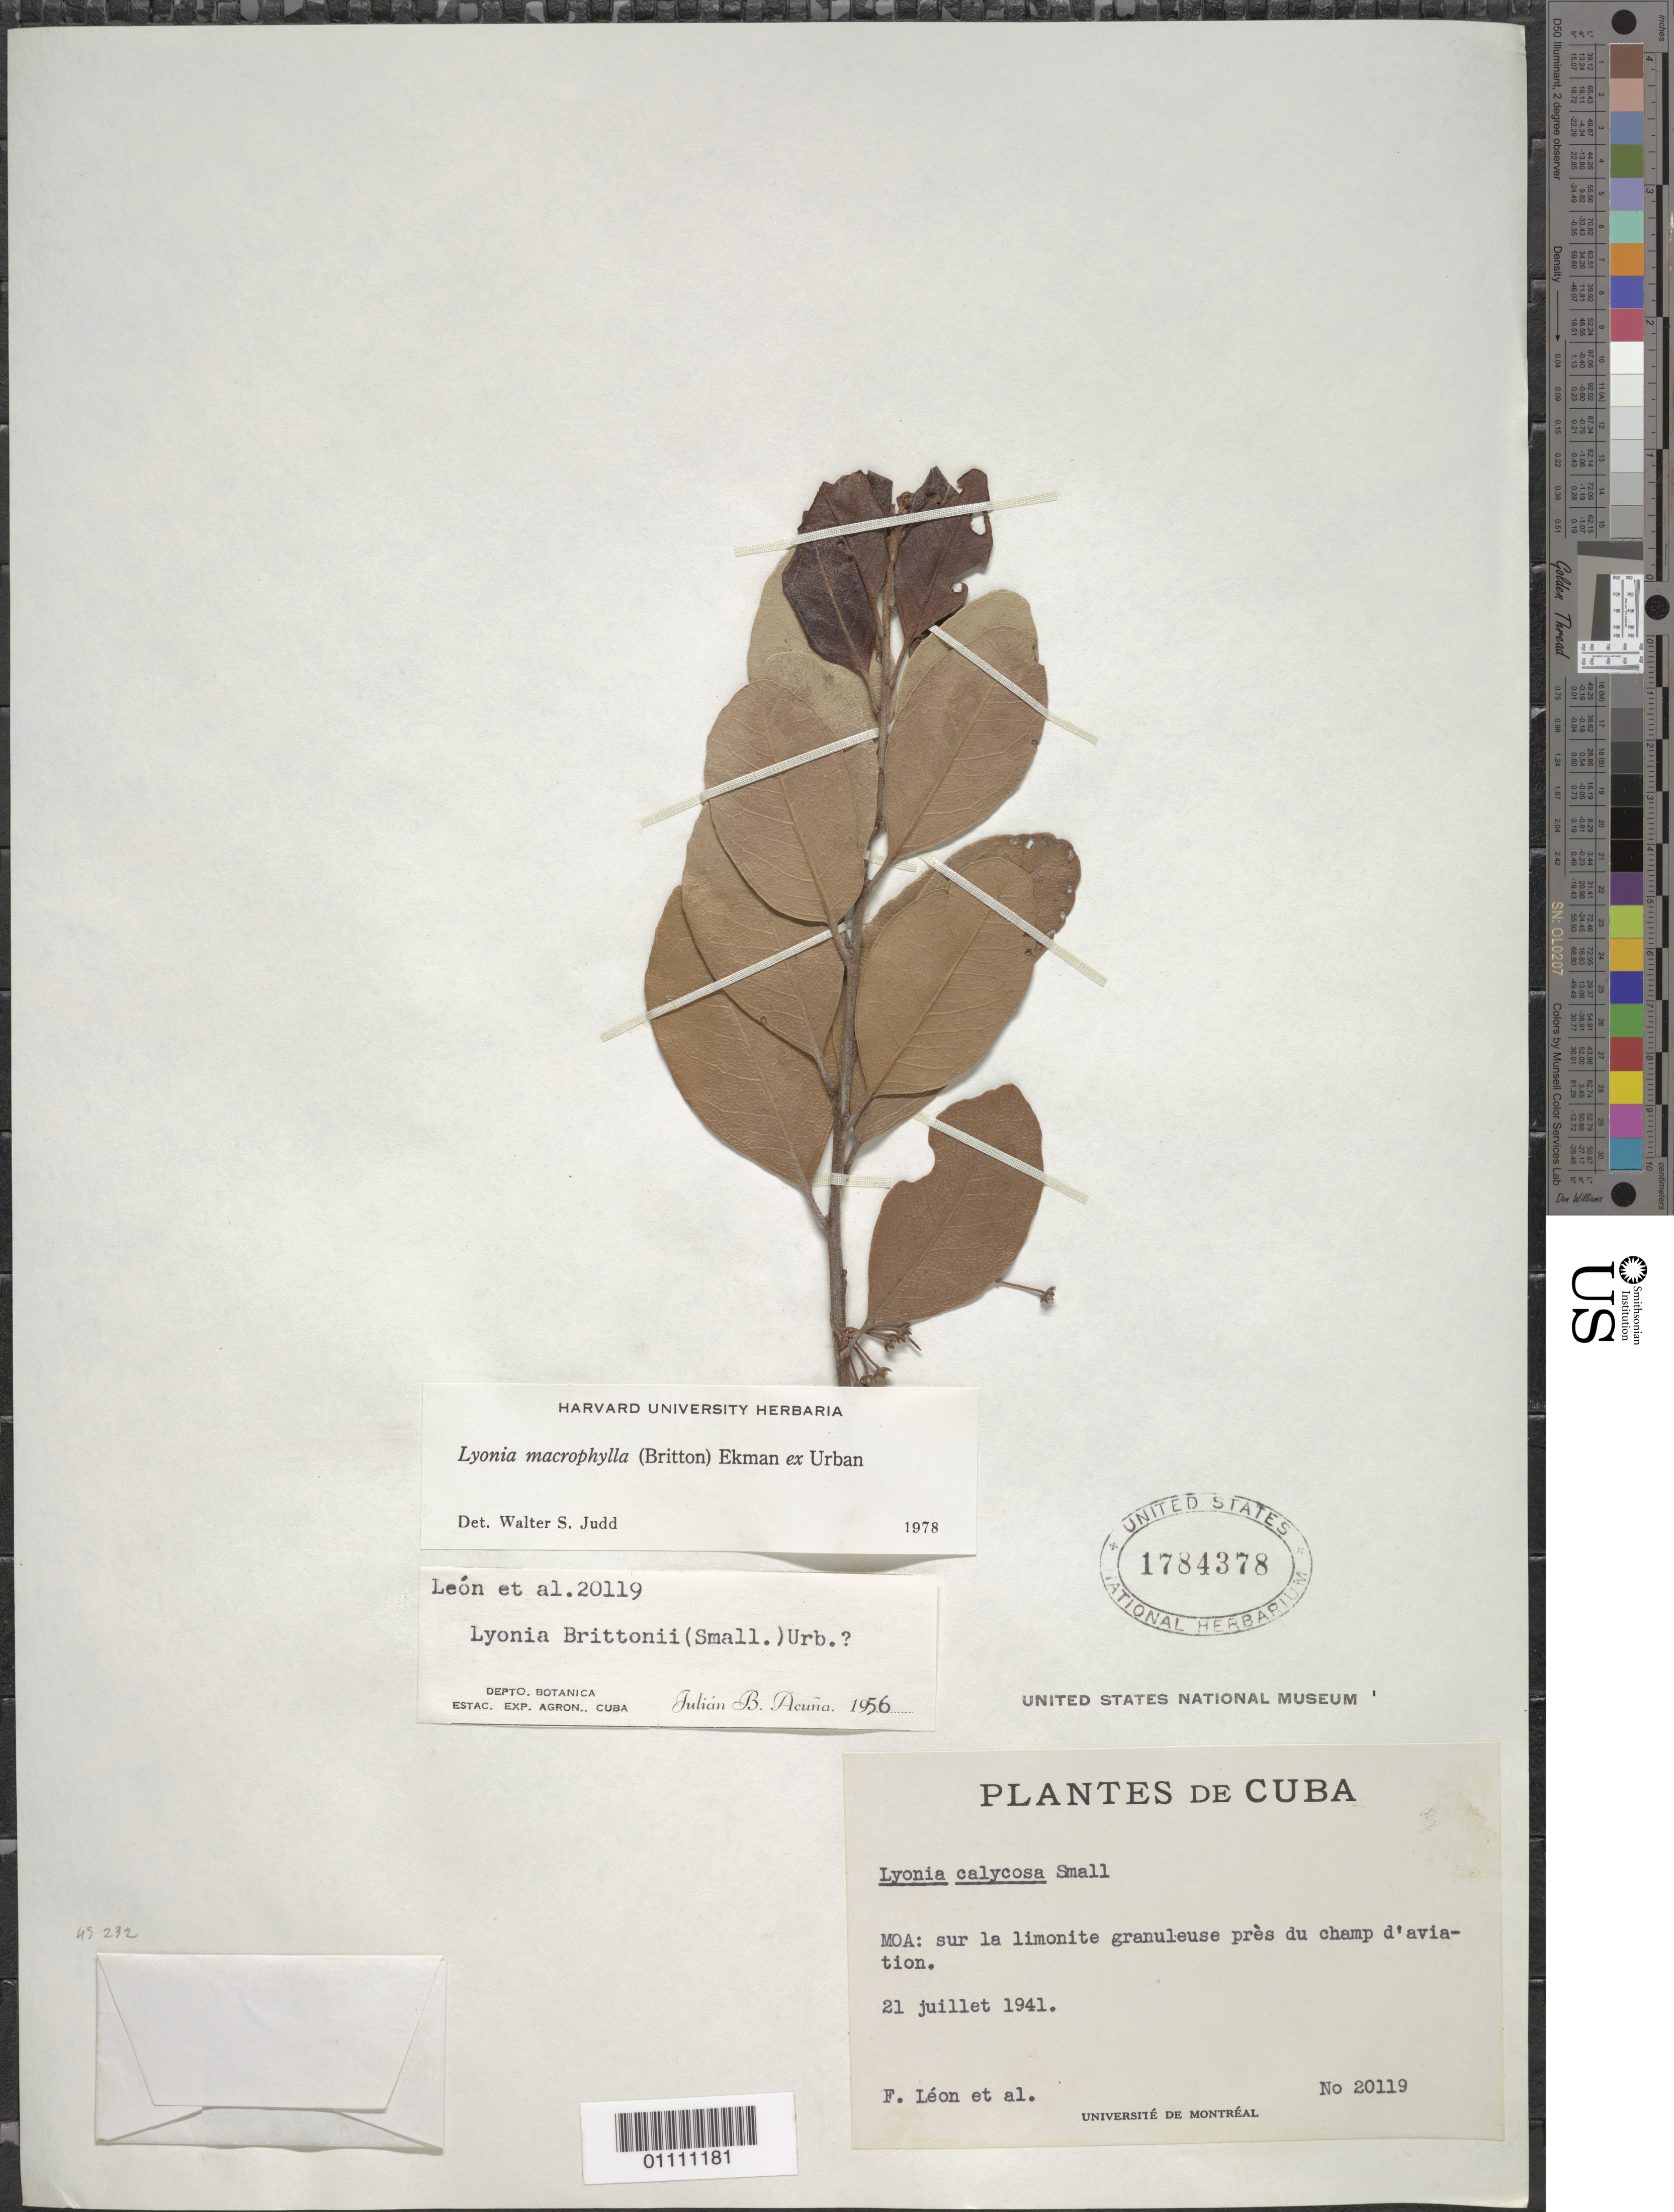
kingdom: Plantae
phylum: Tracheophyta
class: Magnoliopsida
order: Ericales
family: Ericaceae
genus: Lyonia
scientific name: Lyonia macrophylla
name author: (Britton) Ekman ex Urb.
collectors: Bro. León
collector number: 20119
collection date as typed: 21 Jul 1941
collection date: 1941-07-21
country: Cuba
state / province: Holguín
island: Cuba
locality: Moa: sur la limonite granuleuse pres de champ d'aviation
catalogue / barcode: US 1784378